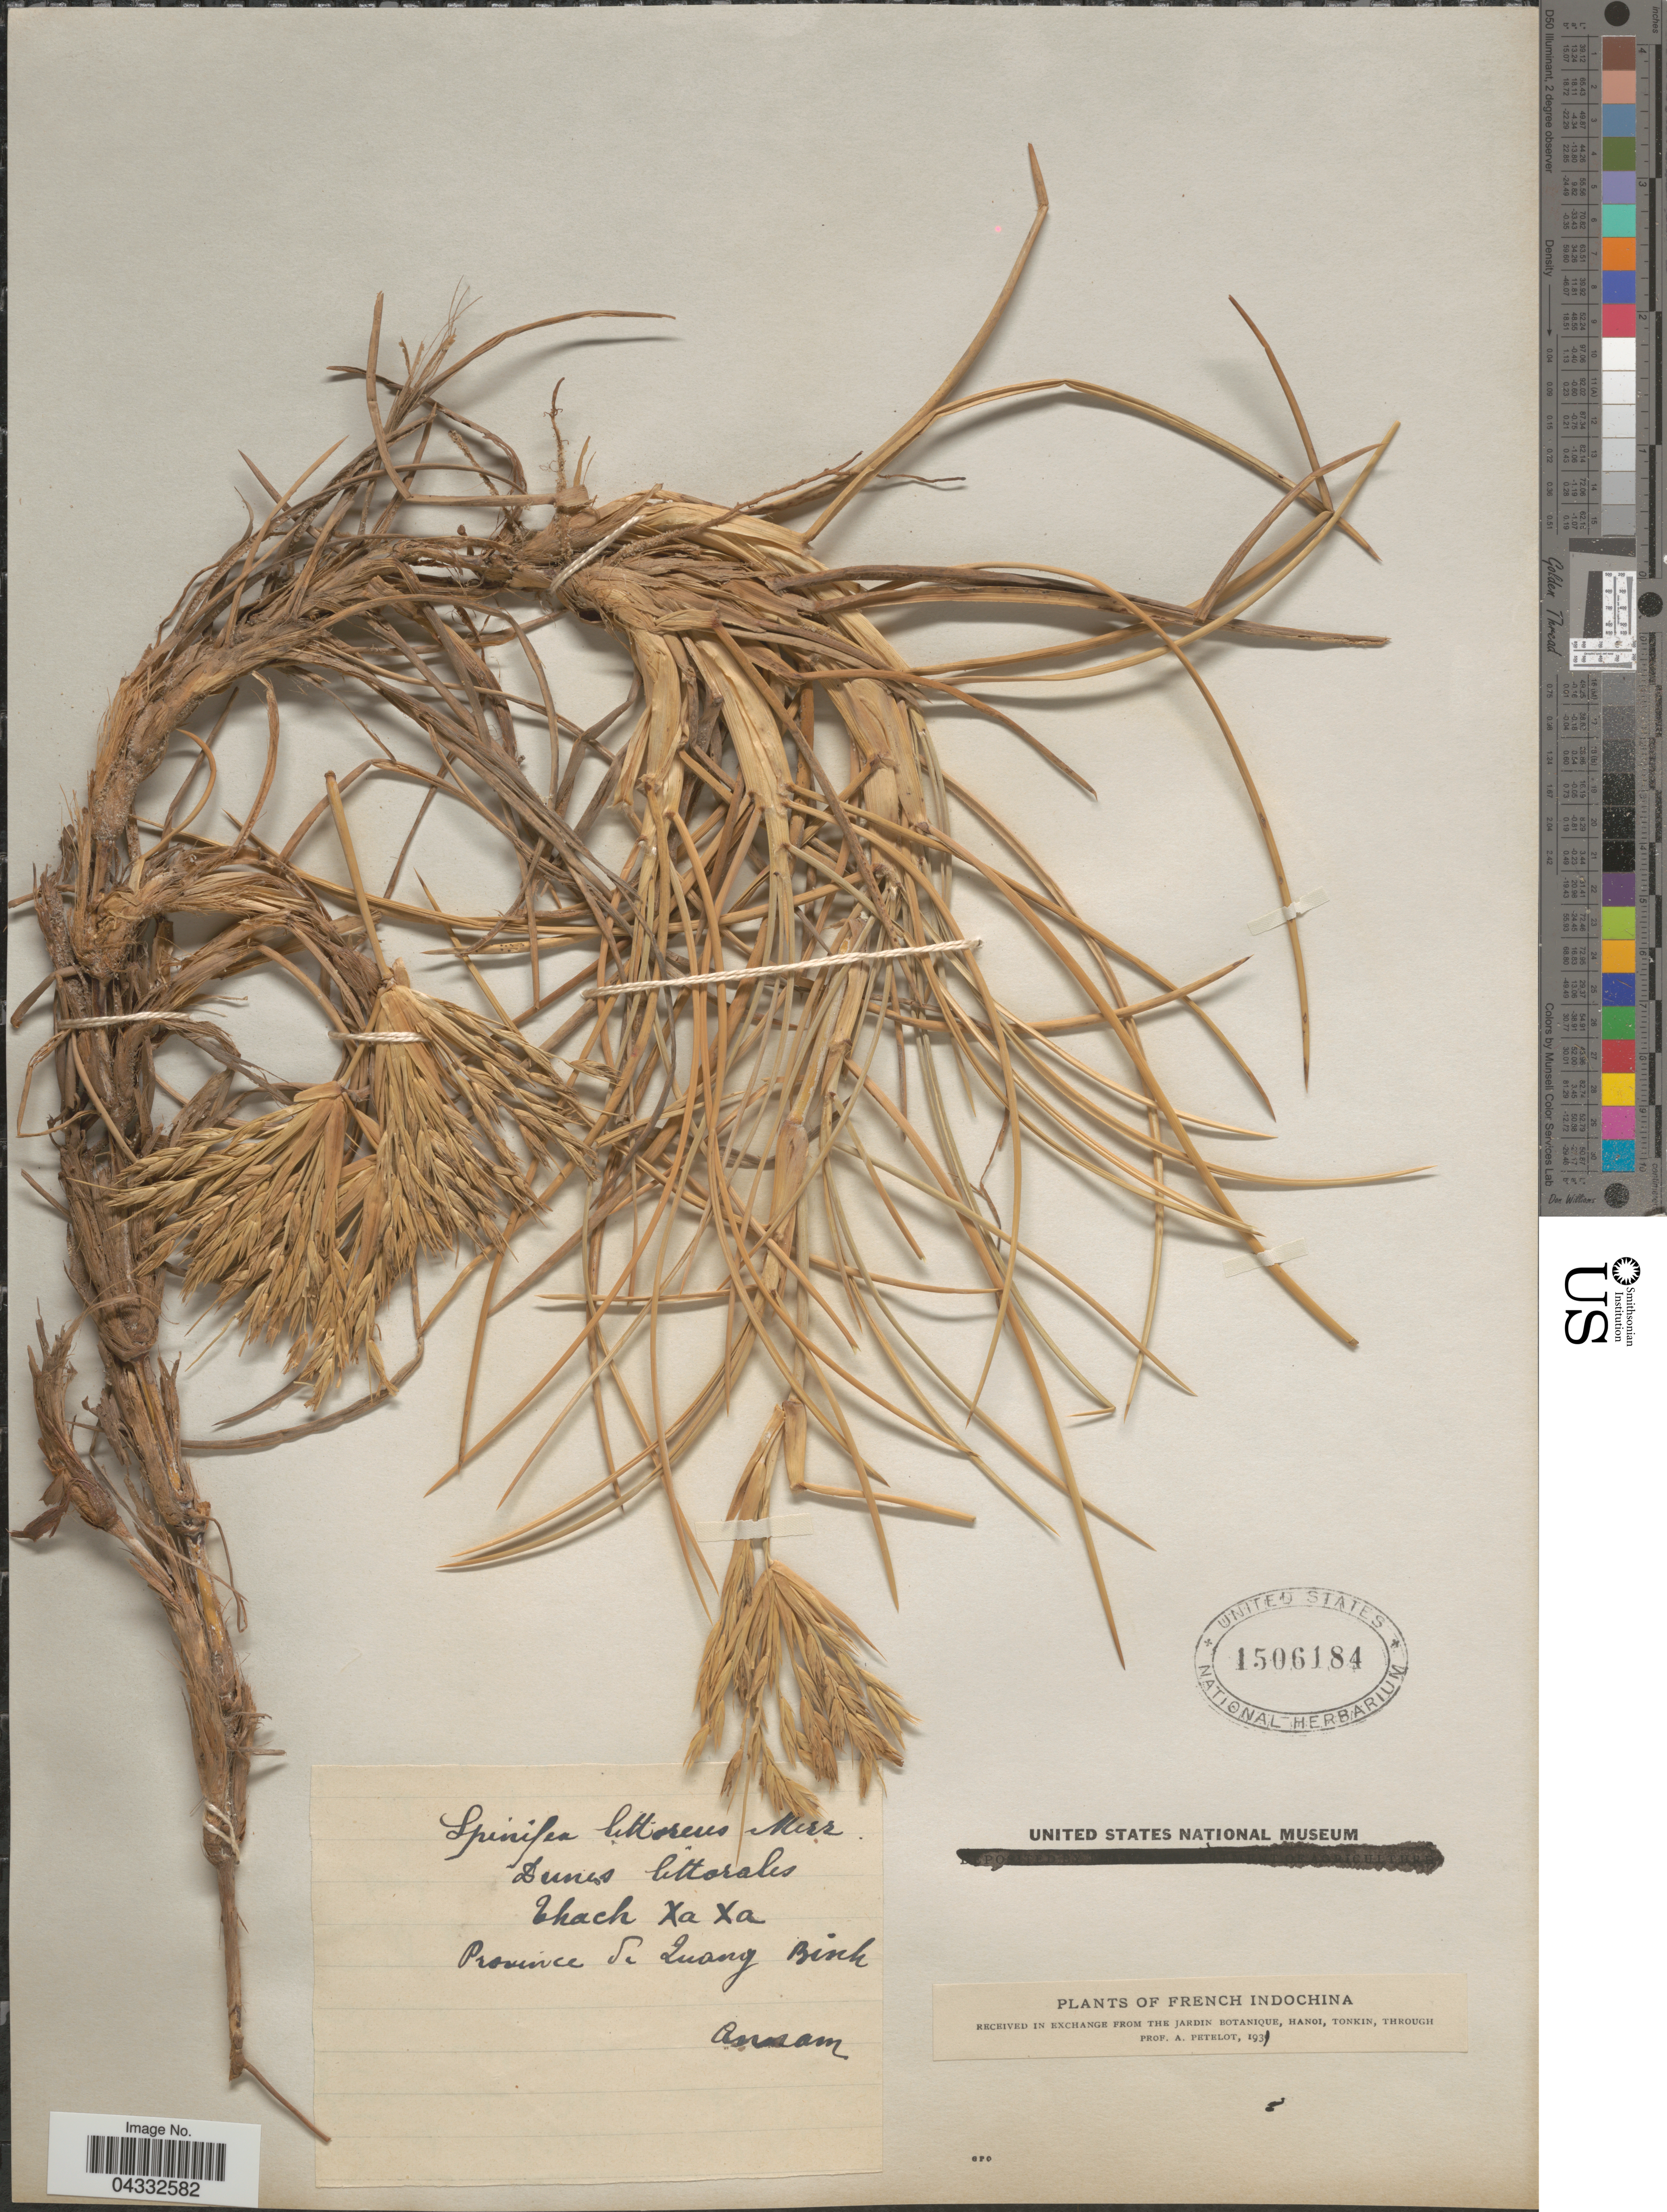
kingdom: Plantae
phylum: Tracheophyta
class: Liliopsida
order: Poales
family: Poaceae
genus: Spinifex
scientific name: Spinifex littoreus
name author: (Burm. f.) Merr.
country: Vietnam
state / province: Quang Binh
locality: Dunes littorales. Thach Xa Xa. Annam. French Indochina.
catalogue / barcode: US 1506184